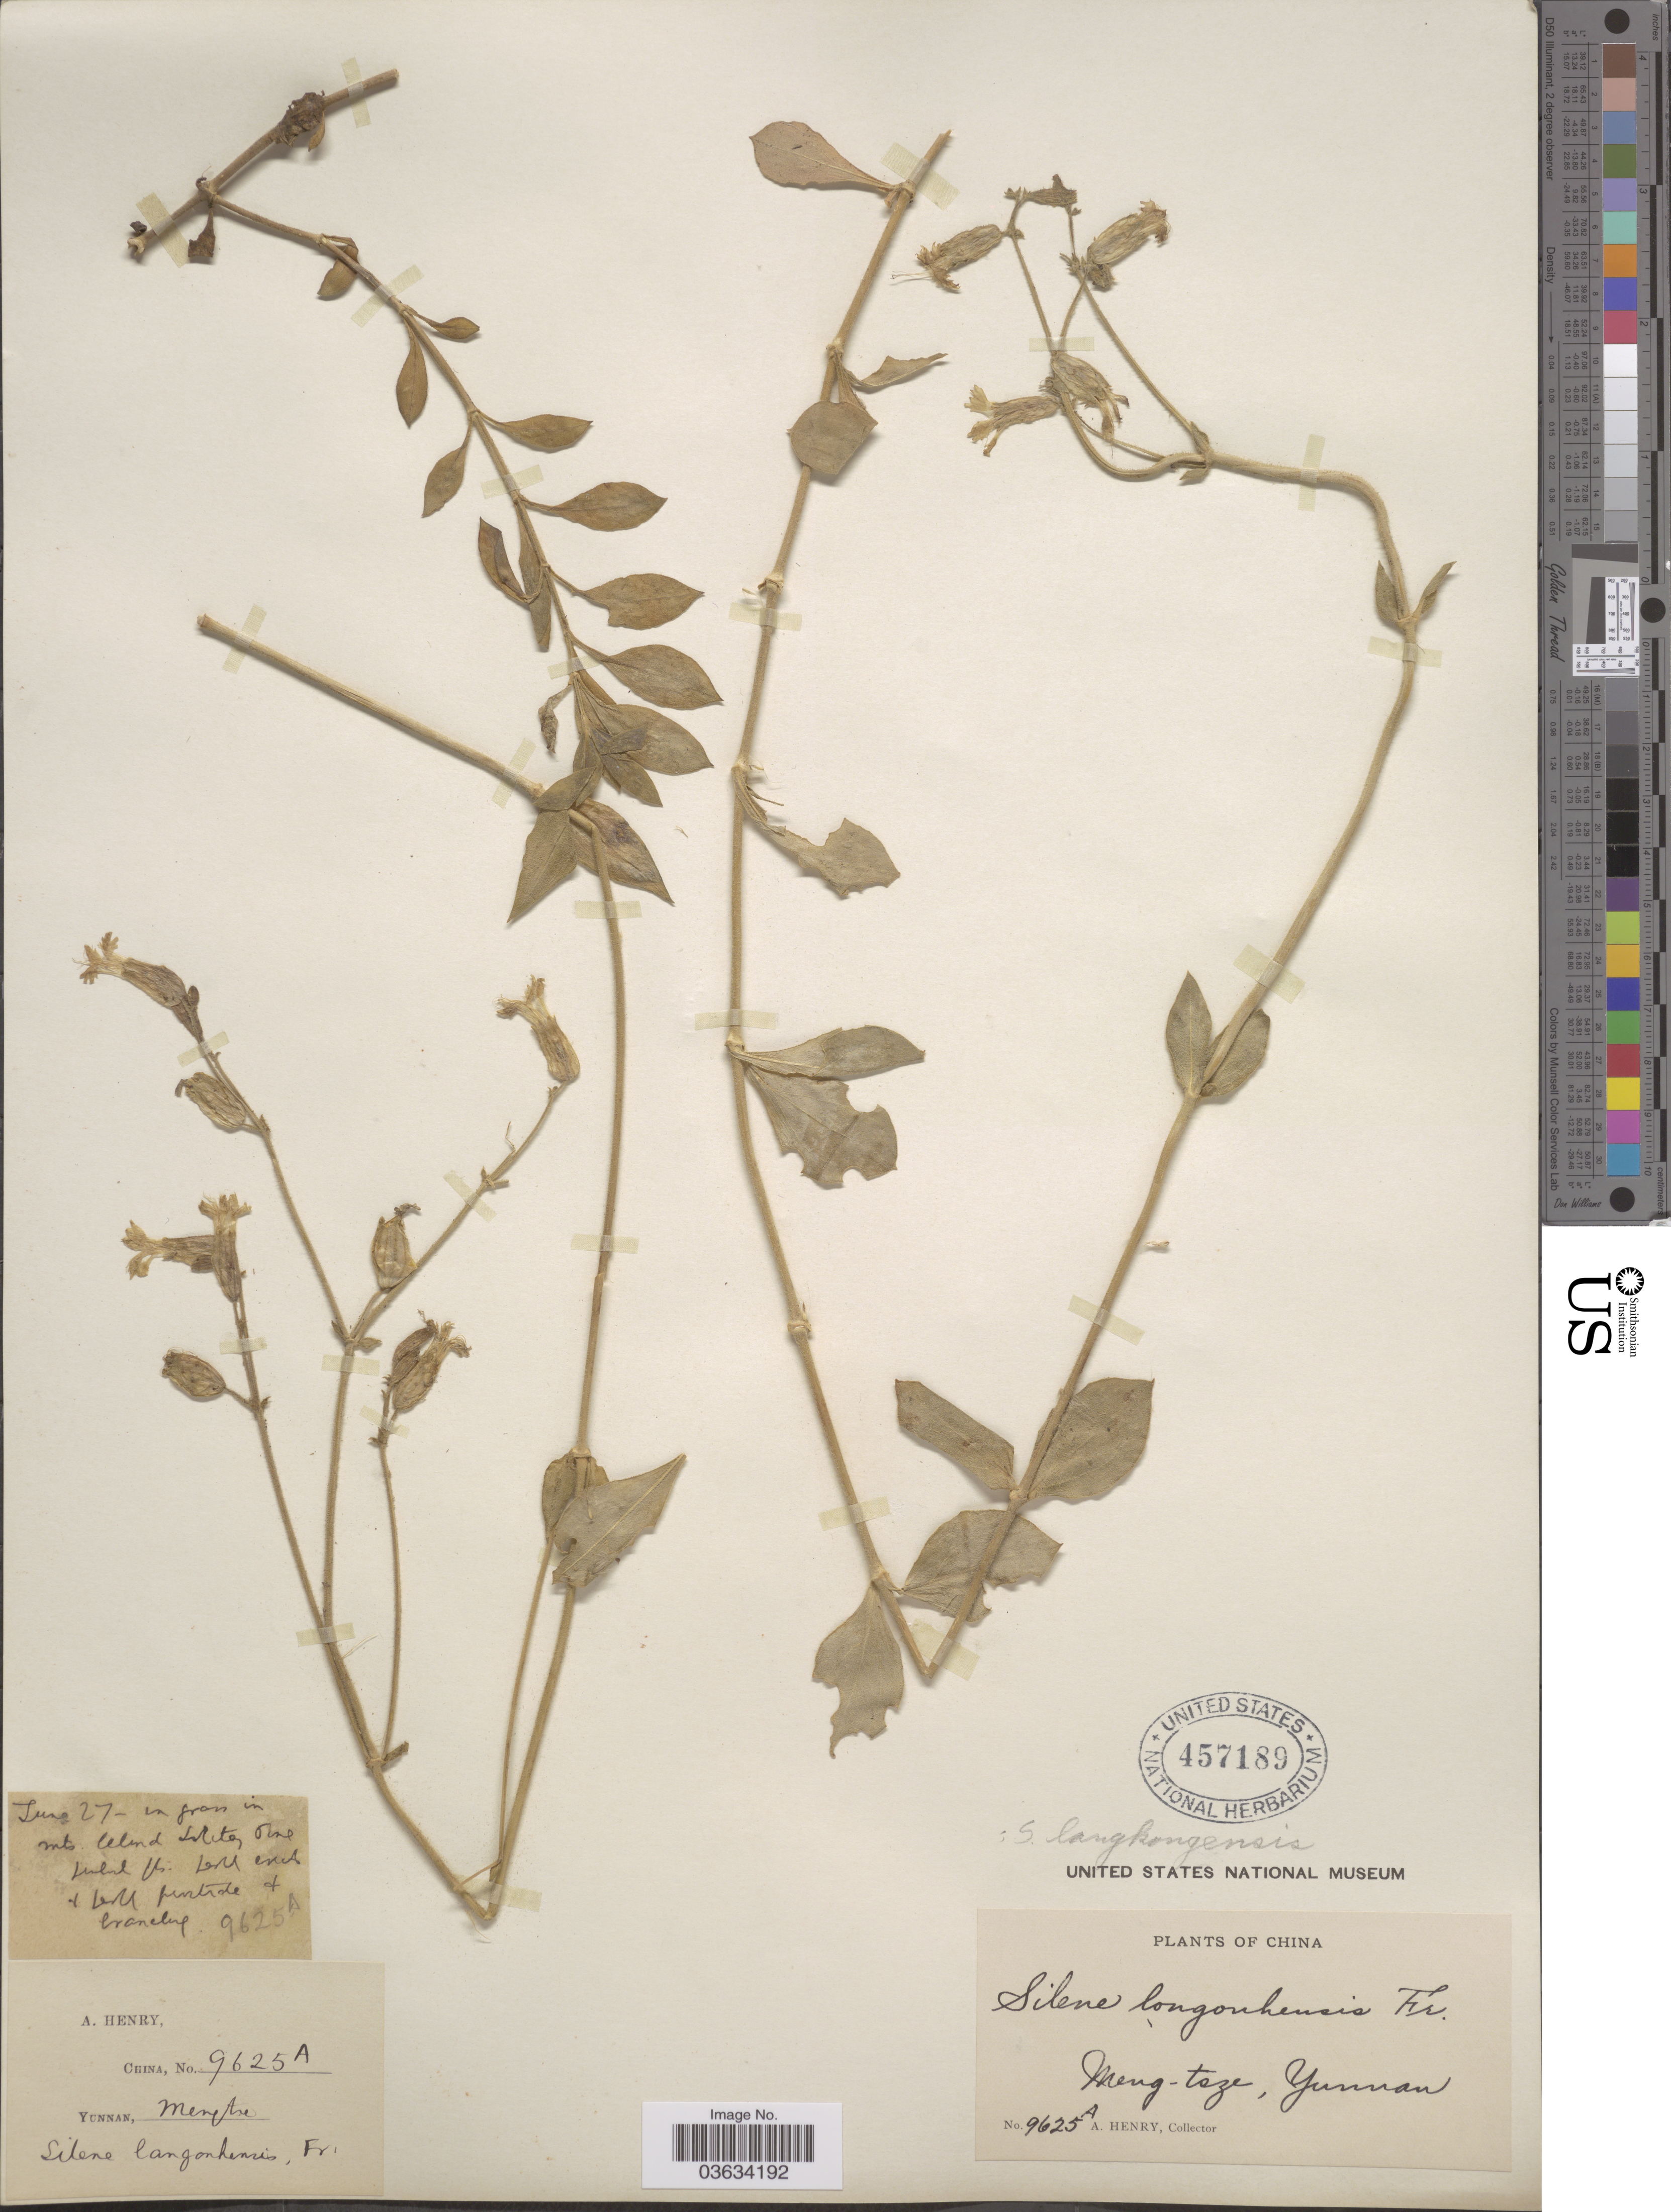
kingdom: Plantae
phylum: Tracheophyta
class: Magnoliopsida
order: Caryophyllales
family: Caryophyllaceae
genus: Silene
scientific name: Silene lankongensis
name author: Franch.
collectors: A. Henry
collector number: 9625 A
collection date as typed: Transcribed d/m/y: /6/27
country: China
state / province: Yunnan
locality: In Mts. [illegible text]. Mengtze.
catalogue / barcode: US 457189